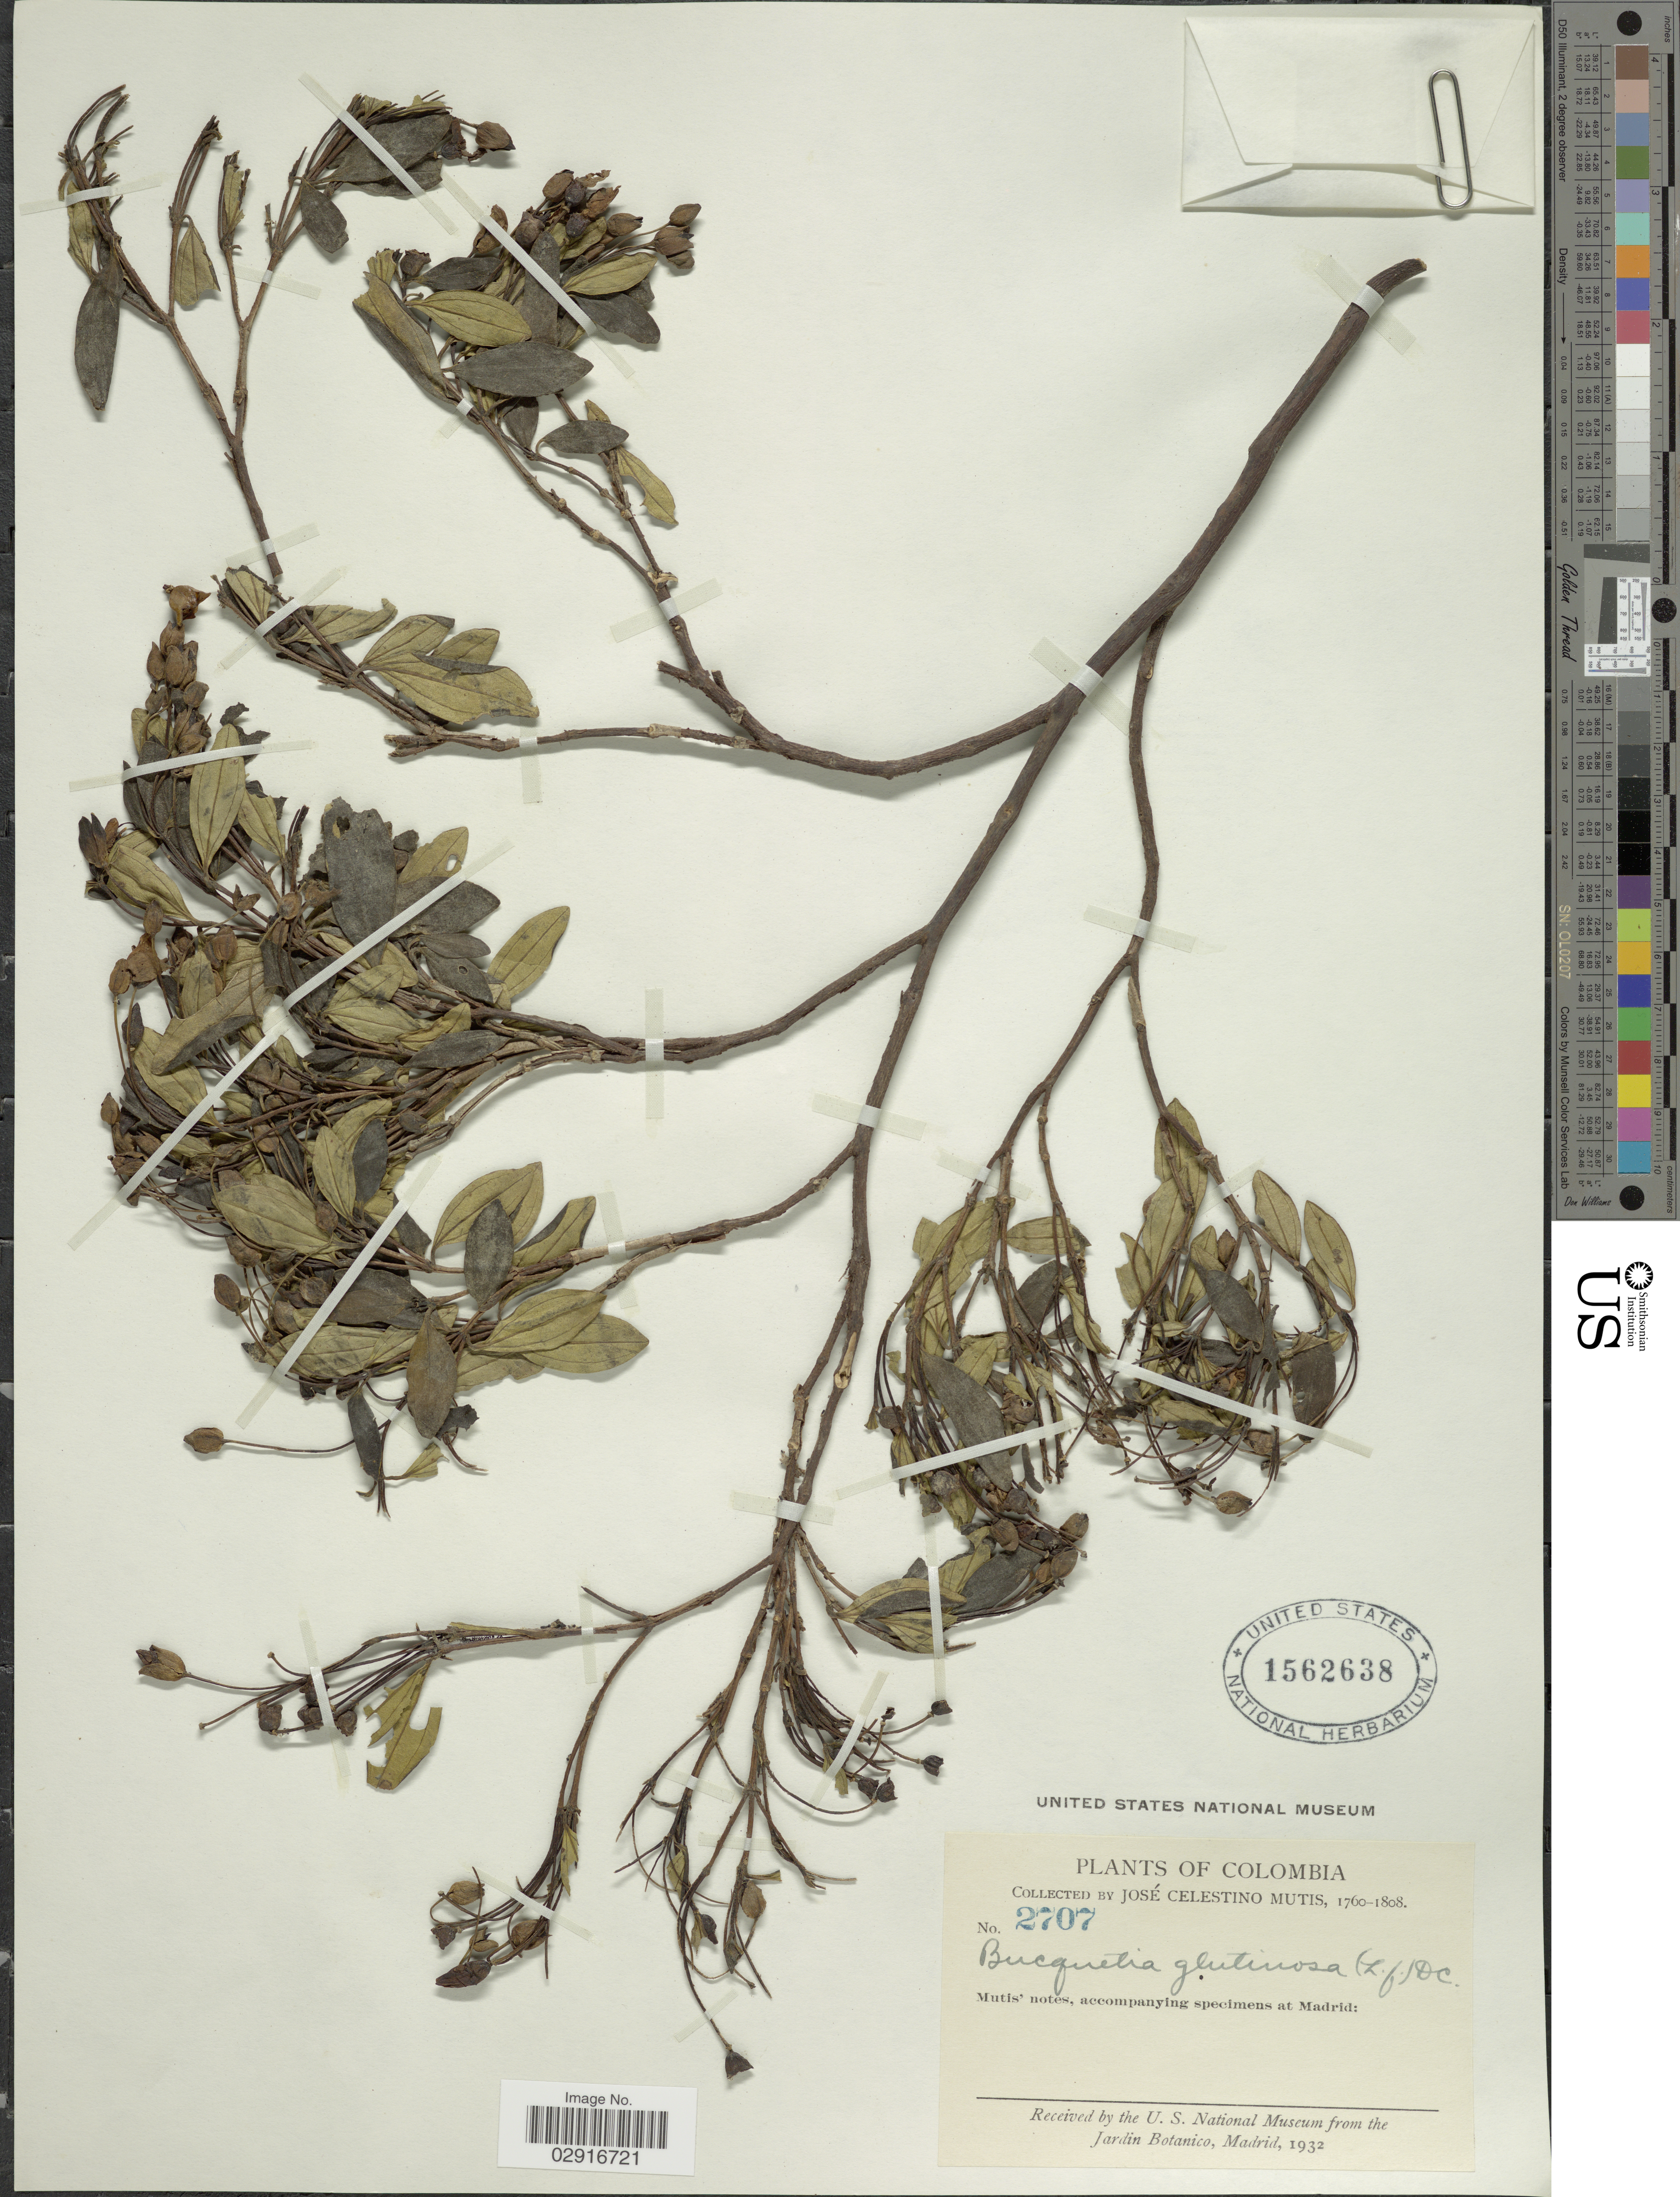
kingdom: Plantae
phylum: Tracheophyta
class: Magnoliopsida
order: Myrtales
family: Melastomataceae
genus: Bucquetia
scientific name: Bucquetia glutinosa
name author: DC.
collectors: J. C. B. Mutis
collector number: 2707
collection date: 1760/1808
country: Colombia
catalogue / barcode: US 1562638